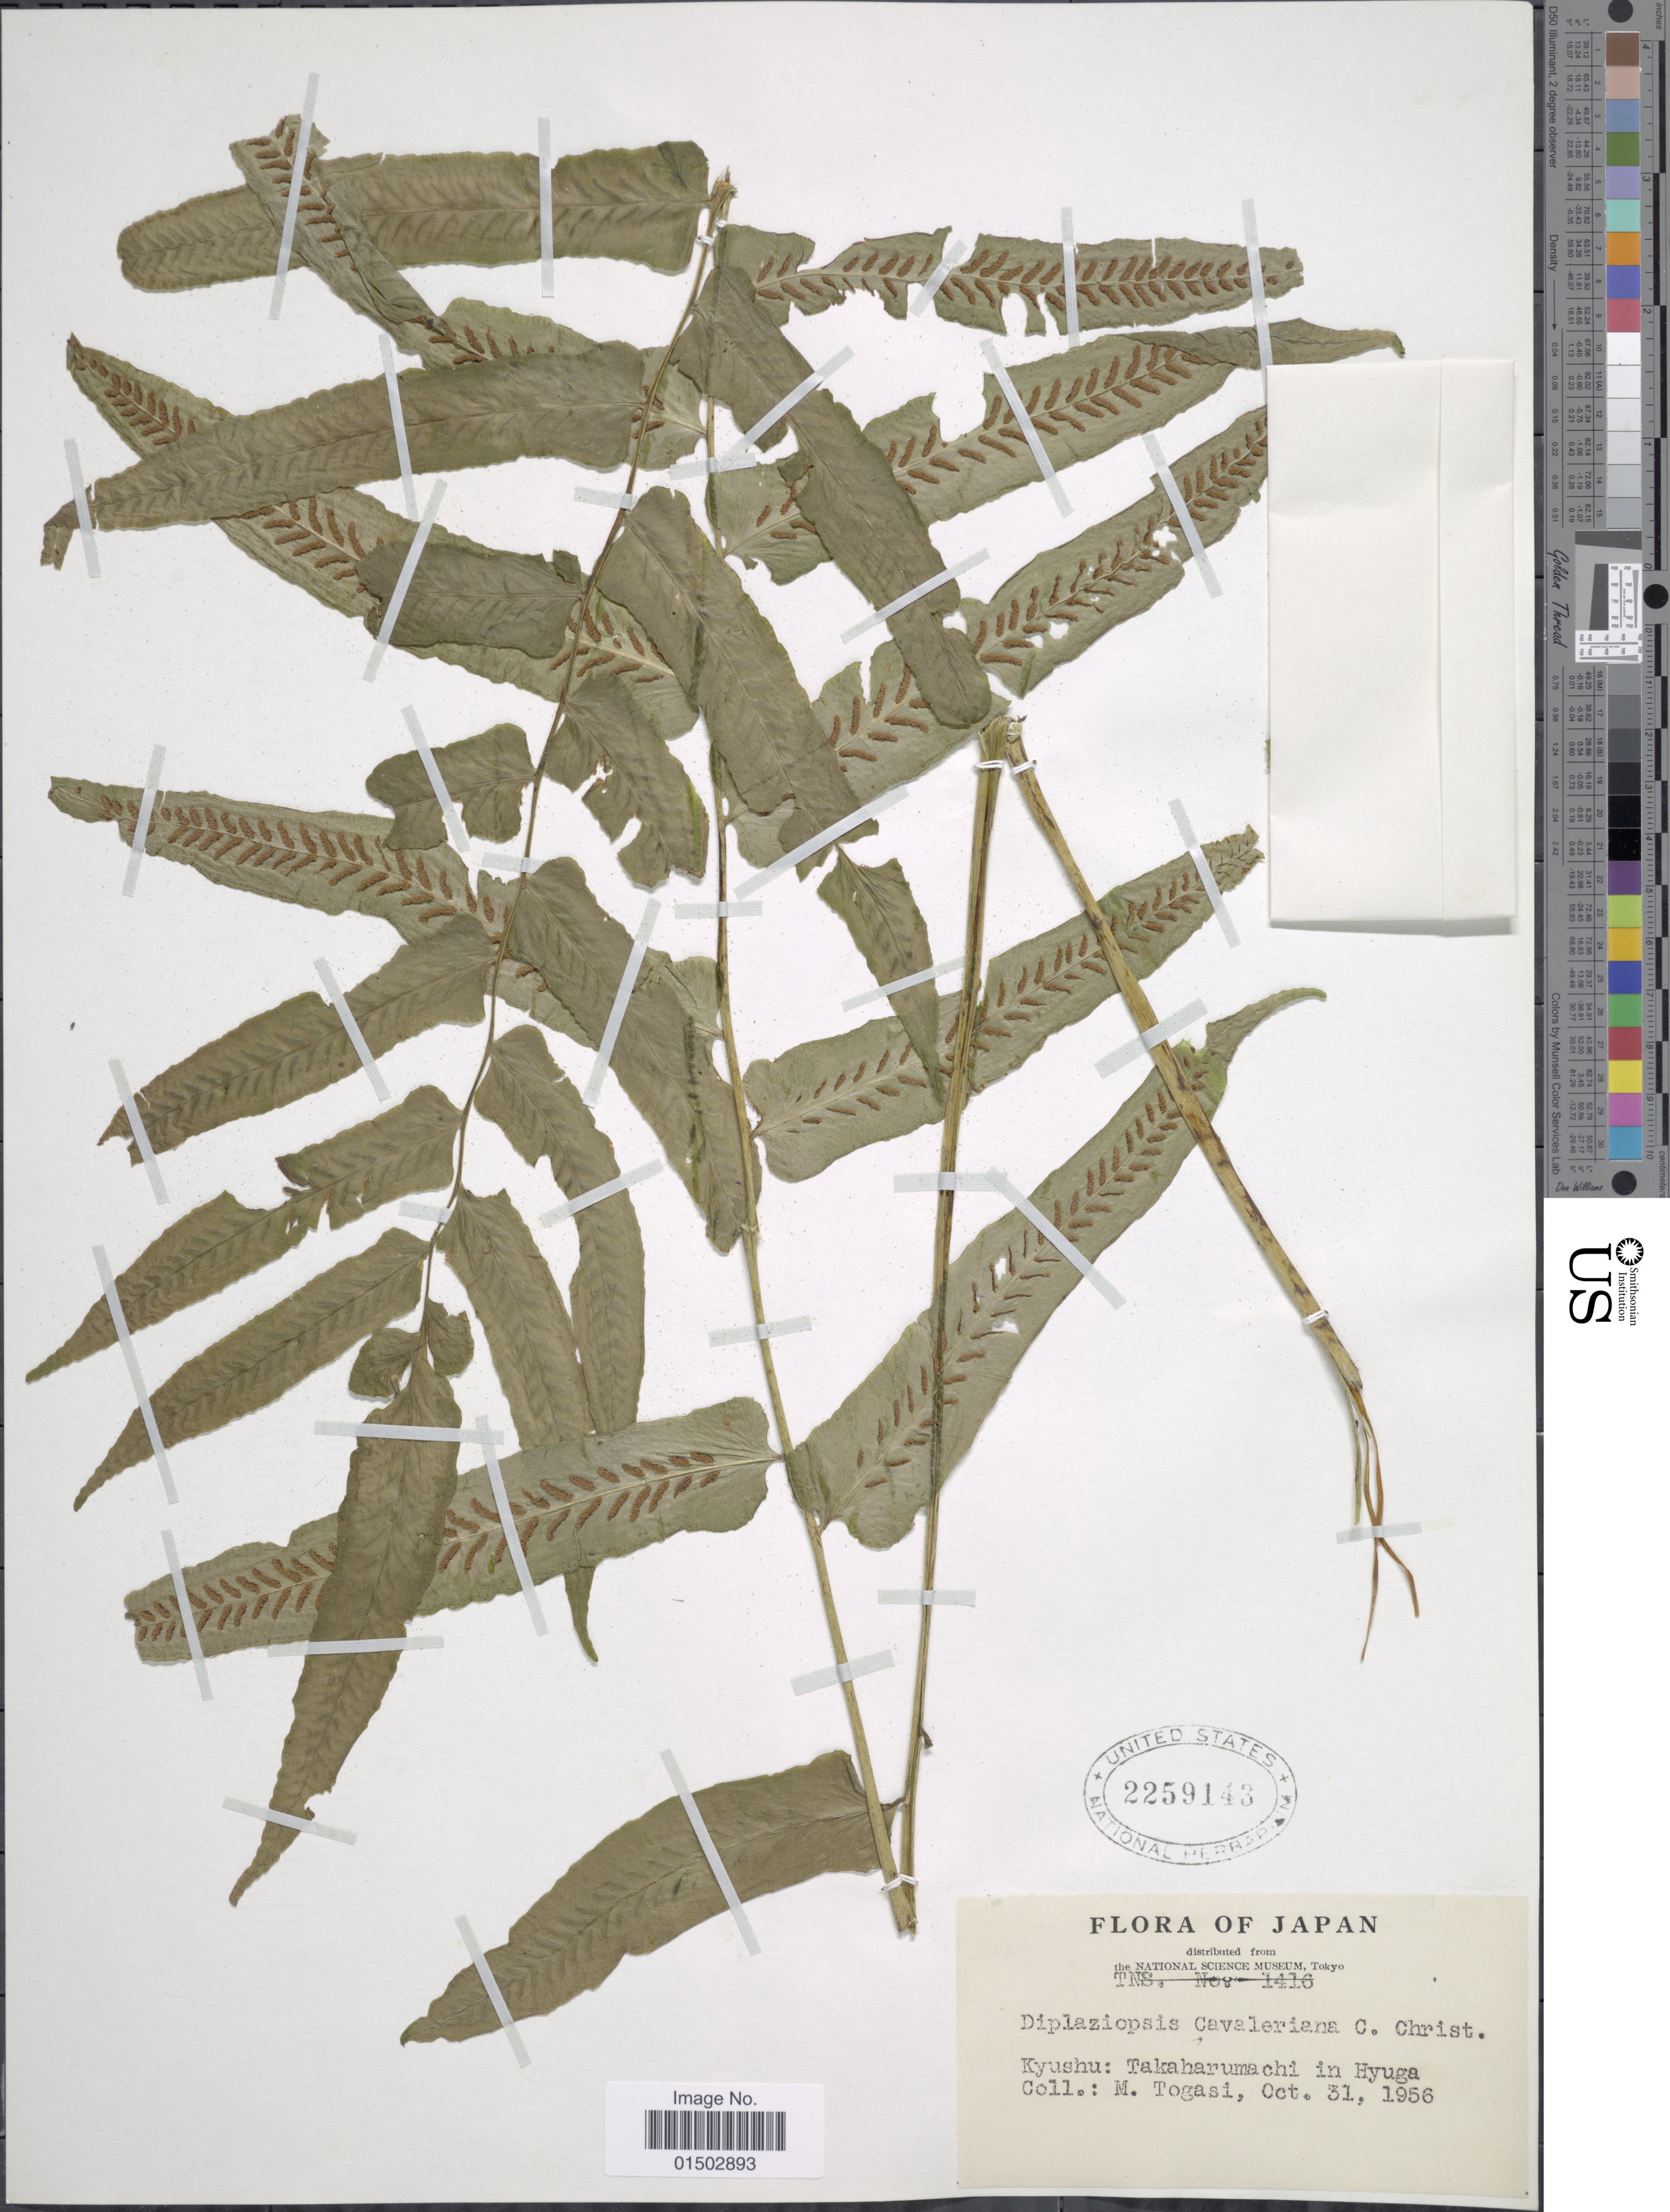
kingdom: Plantae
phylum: Tracheophyta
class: Polypodiopsida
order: Polypodiales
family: Diplaziopsidaceae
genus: Diplaziopsis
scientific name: Diplaziopsis cavaleriana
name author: (Christ) C. Chr.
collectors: M. Togasi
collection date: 1956-10-31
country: Japan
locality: Kyushu: Takaharumachi in Hyuga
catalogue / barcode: US 2259143